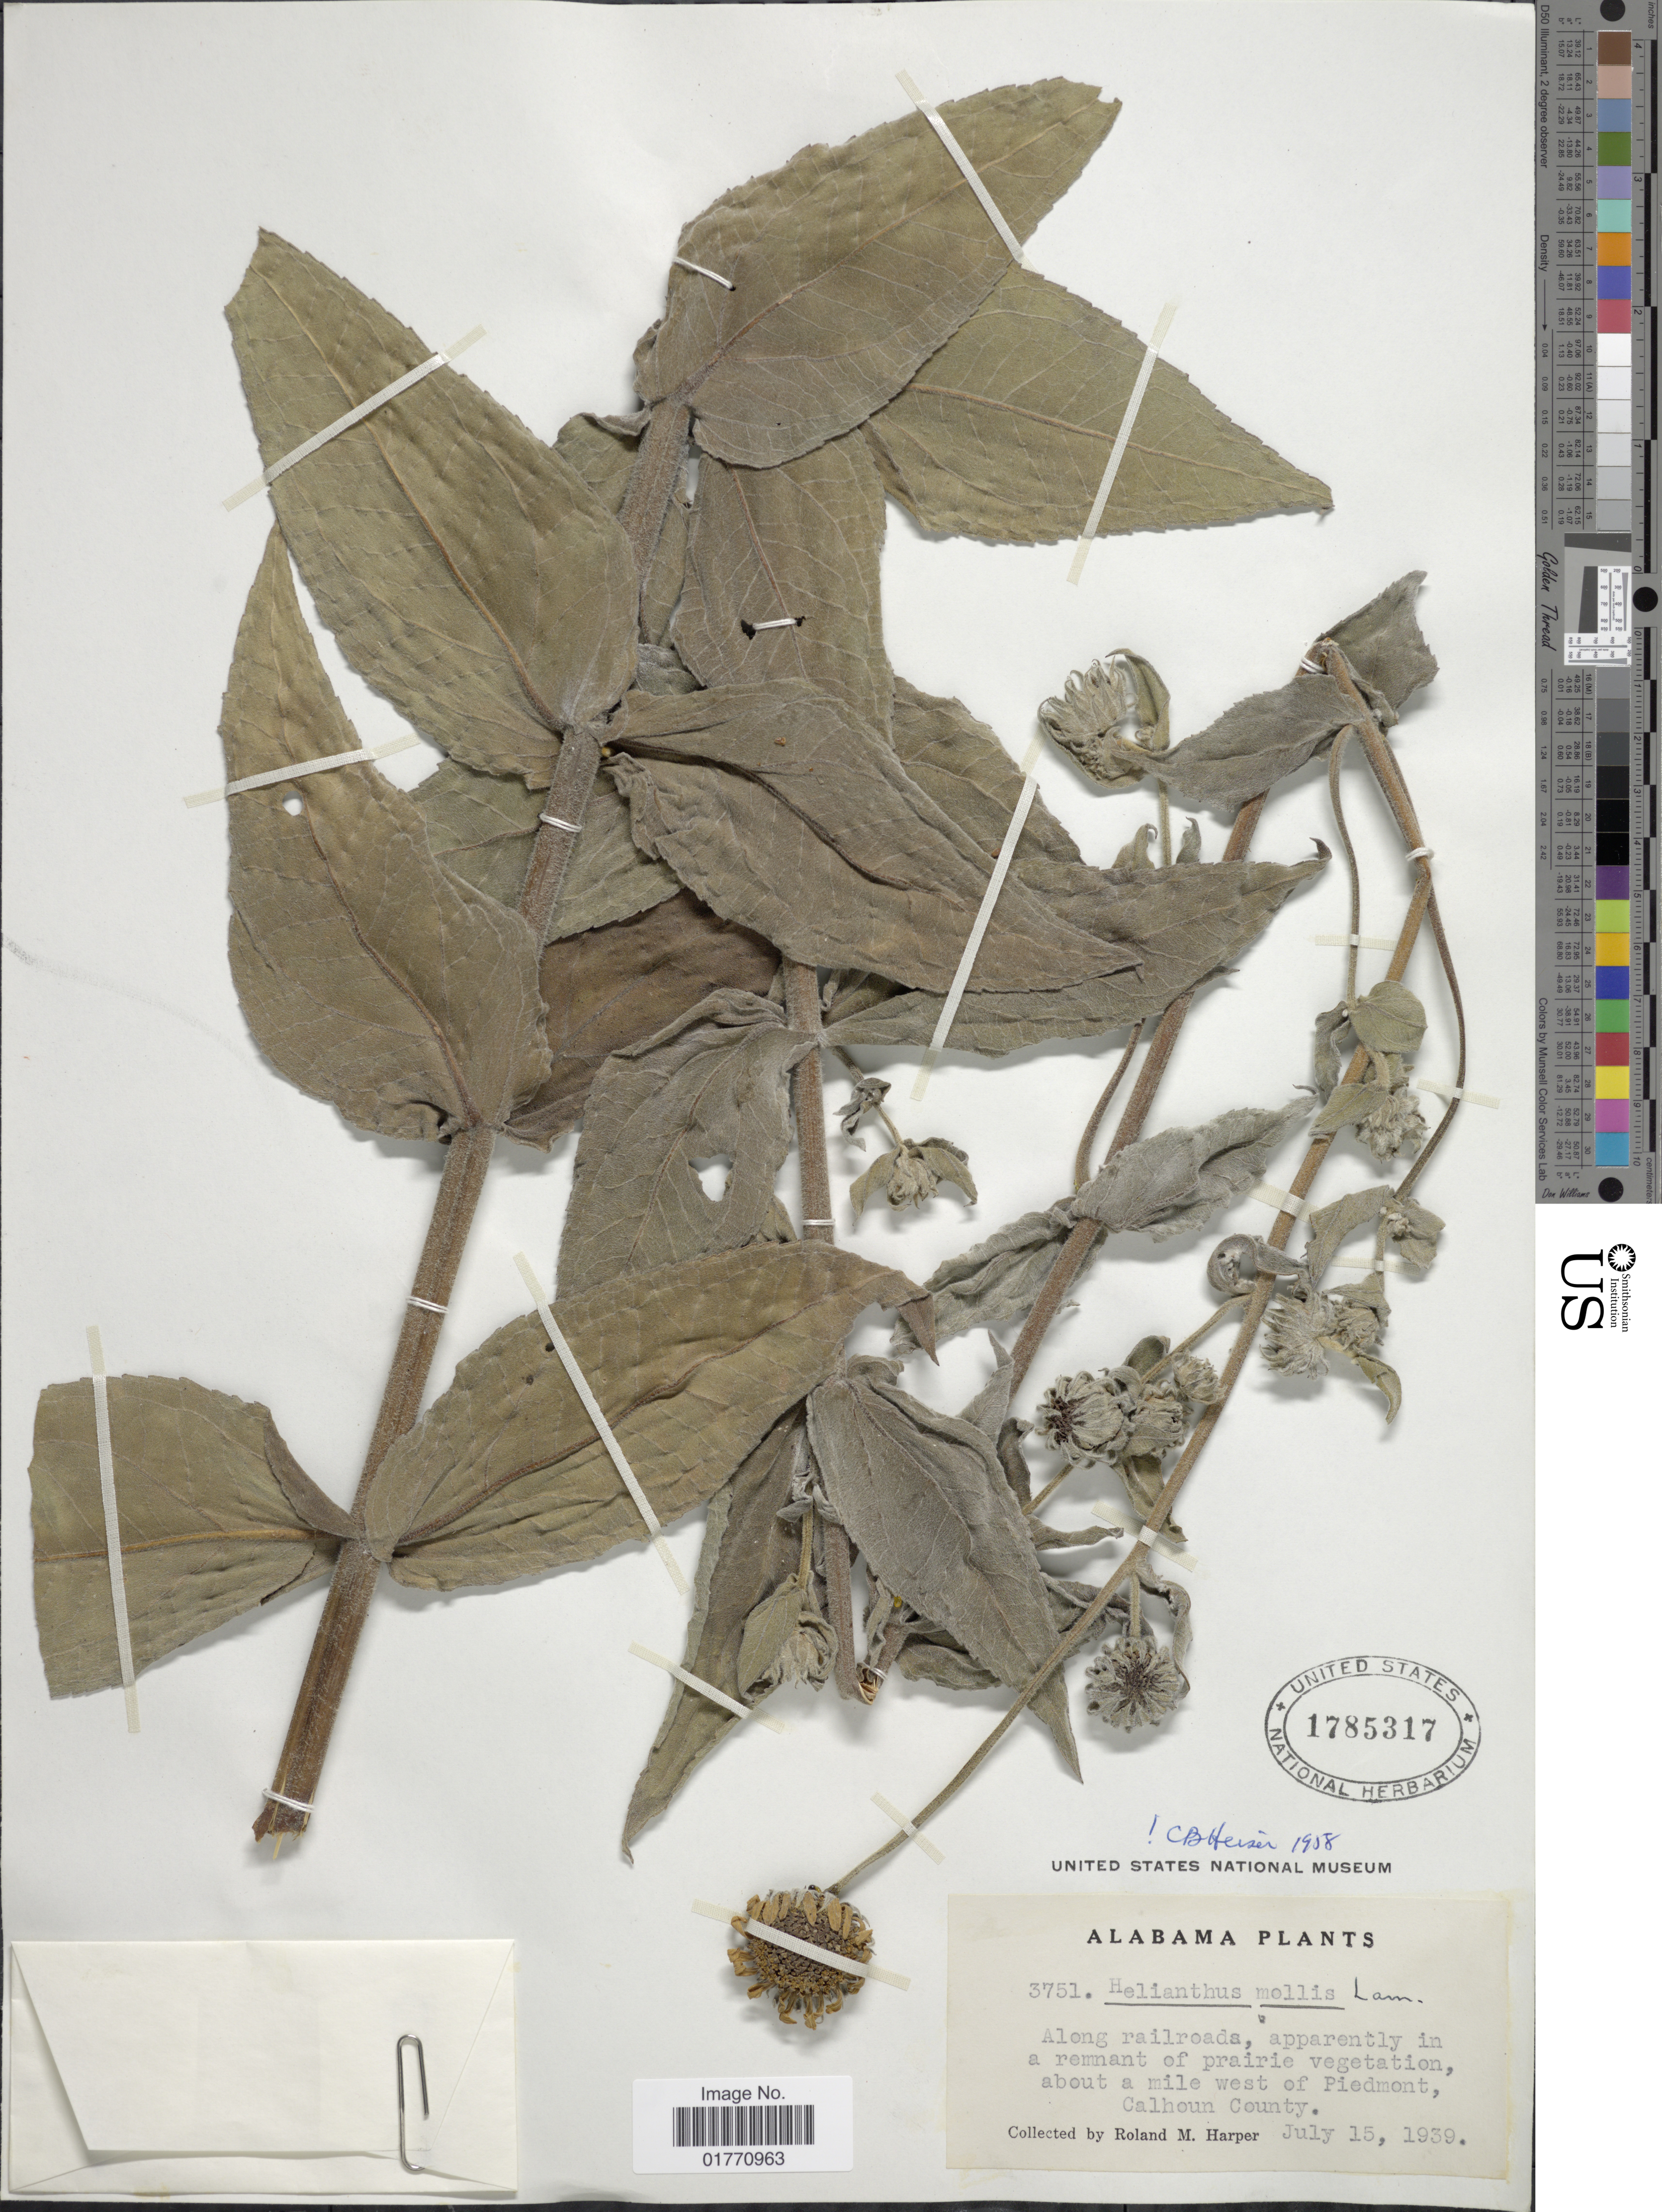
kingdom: Plantae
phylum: Tracheophyta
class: Magnoliopsida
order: Asterales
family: Asteraceae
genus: Helianthus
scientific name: Helianthus mollis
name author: Lam.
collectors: R. M. Harper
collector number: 3751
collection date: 1939-07-15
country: United States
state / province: Alabama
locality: Along railroads, apparantly in a remnant of prairie vegetation, about a mile west of Piedmont, Calhoun County.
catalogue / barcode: US 1785317